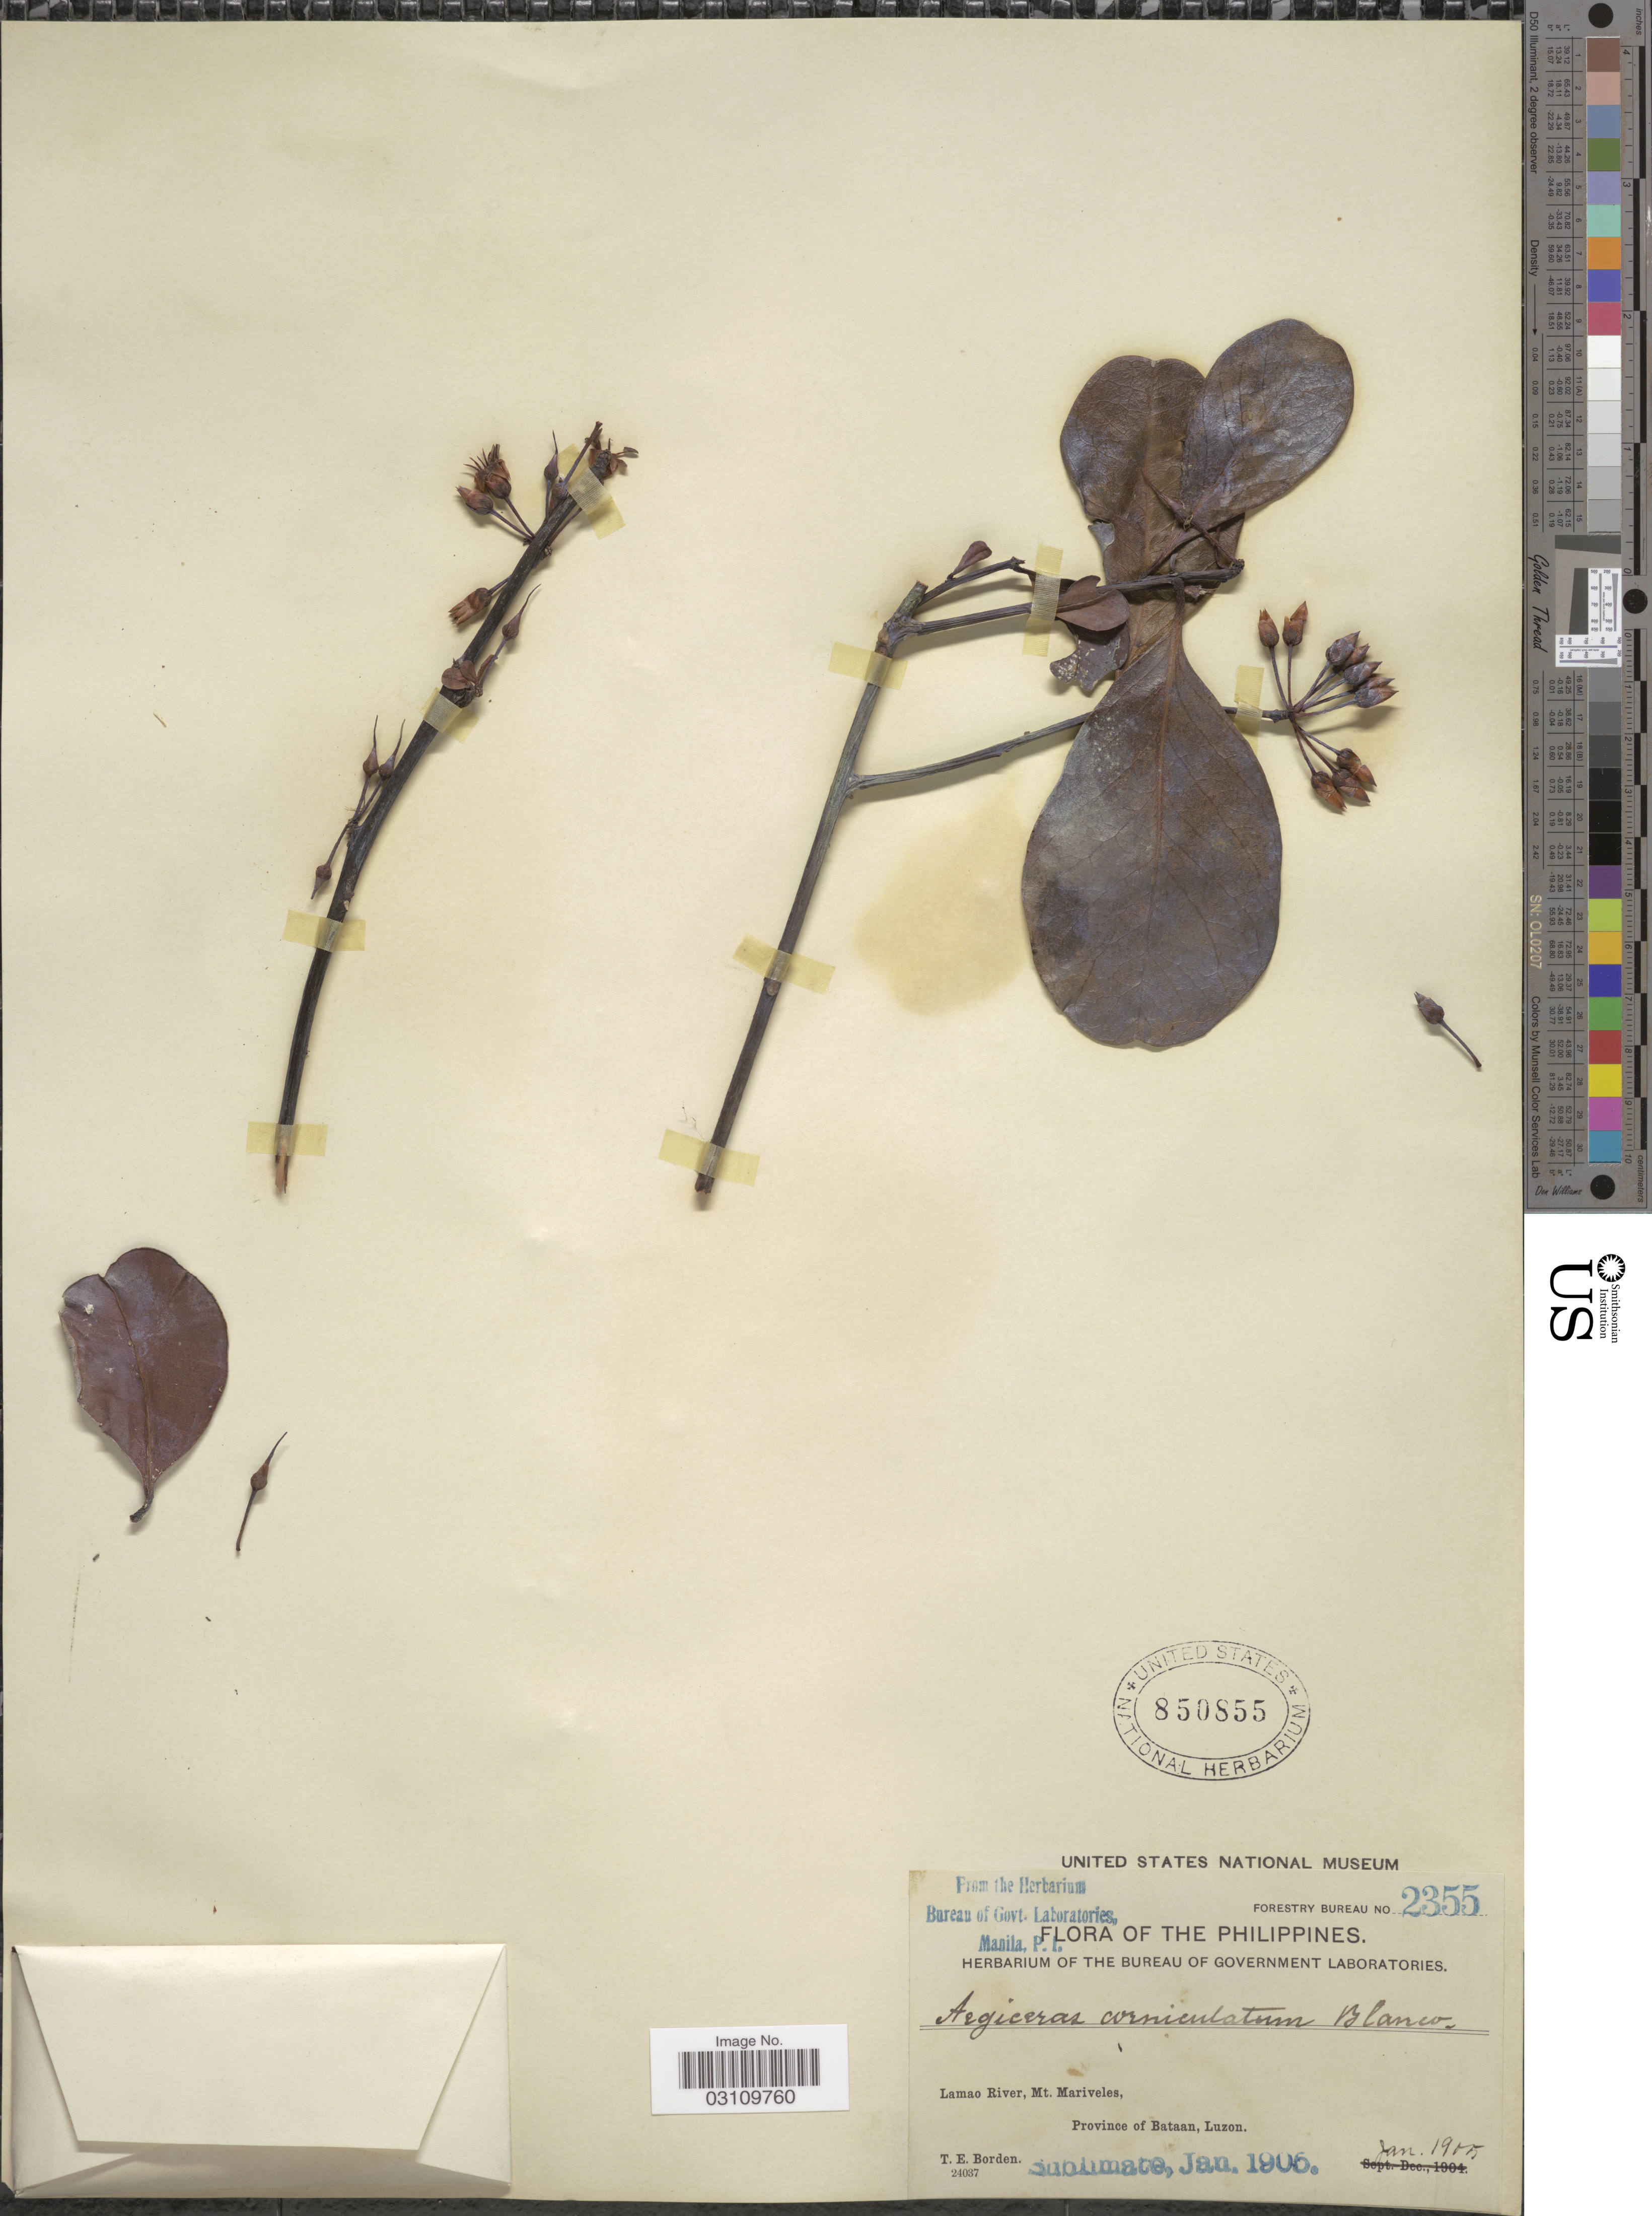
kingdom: Plantae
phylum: Tracheophyta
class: Magnoliopsida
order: Ericales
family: Primulaceae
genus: Aegiceras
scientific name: Aegiceras corniculatum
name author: (L.) Blanco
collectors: T. E. Borden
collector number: Forestry Bureau 2355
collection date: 1905-01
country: Philippines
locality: Lamao River, Mt. Mariveles, Prov. Bataan, Central Luzon.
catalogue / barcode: US 850855